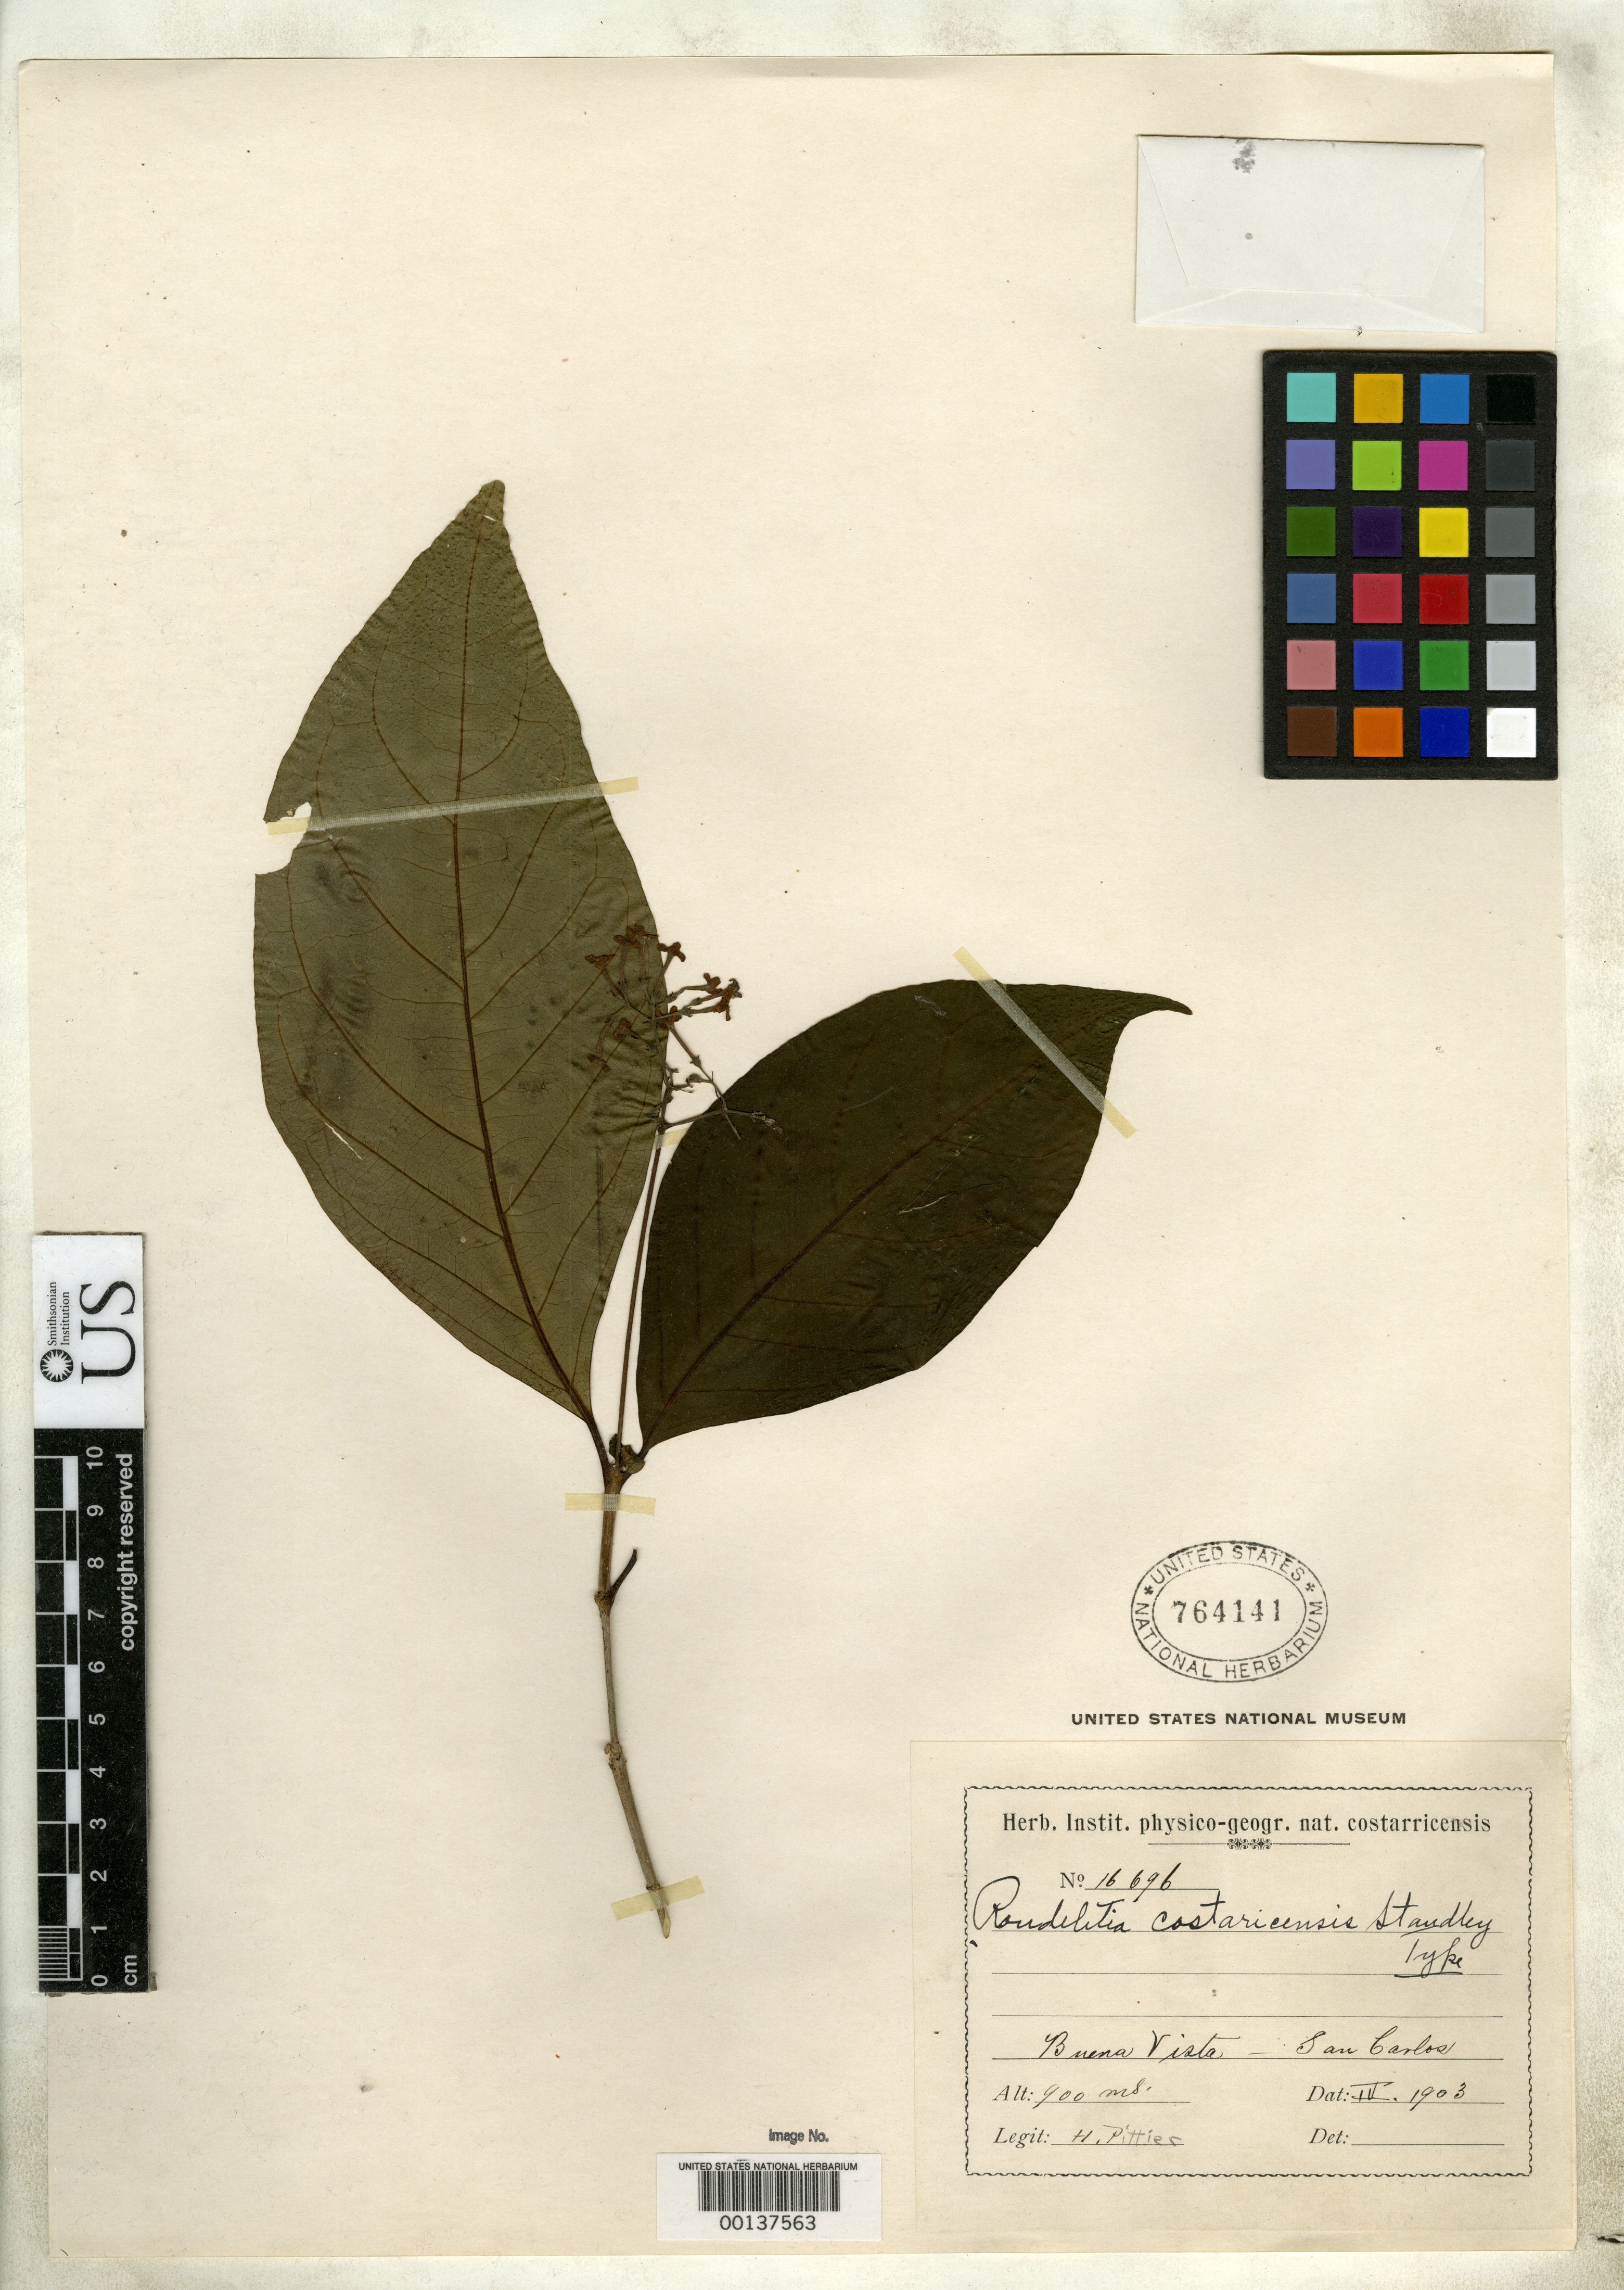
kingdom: Plantae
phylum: Tracheophyta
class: Magnoliopsida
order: Gentianales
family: Rubiaceae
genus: Rondeletia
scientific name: Rondeletia costaricensis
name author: Standl.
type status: Holotype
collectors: H. F. Pittier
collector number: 16696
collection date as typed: Apr 1903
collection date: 1903-04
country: Costa Rica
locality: Near Buena Vista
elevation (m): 900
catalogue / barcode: US 764141